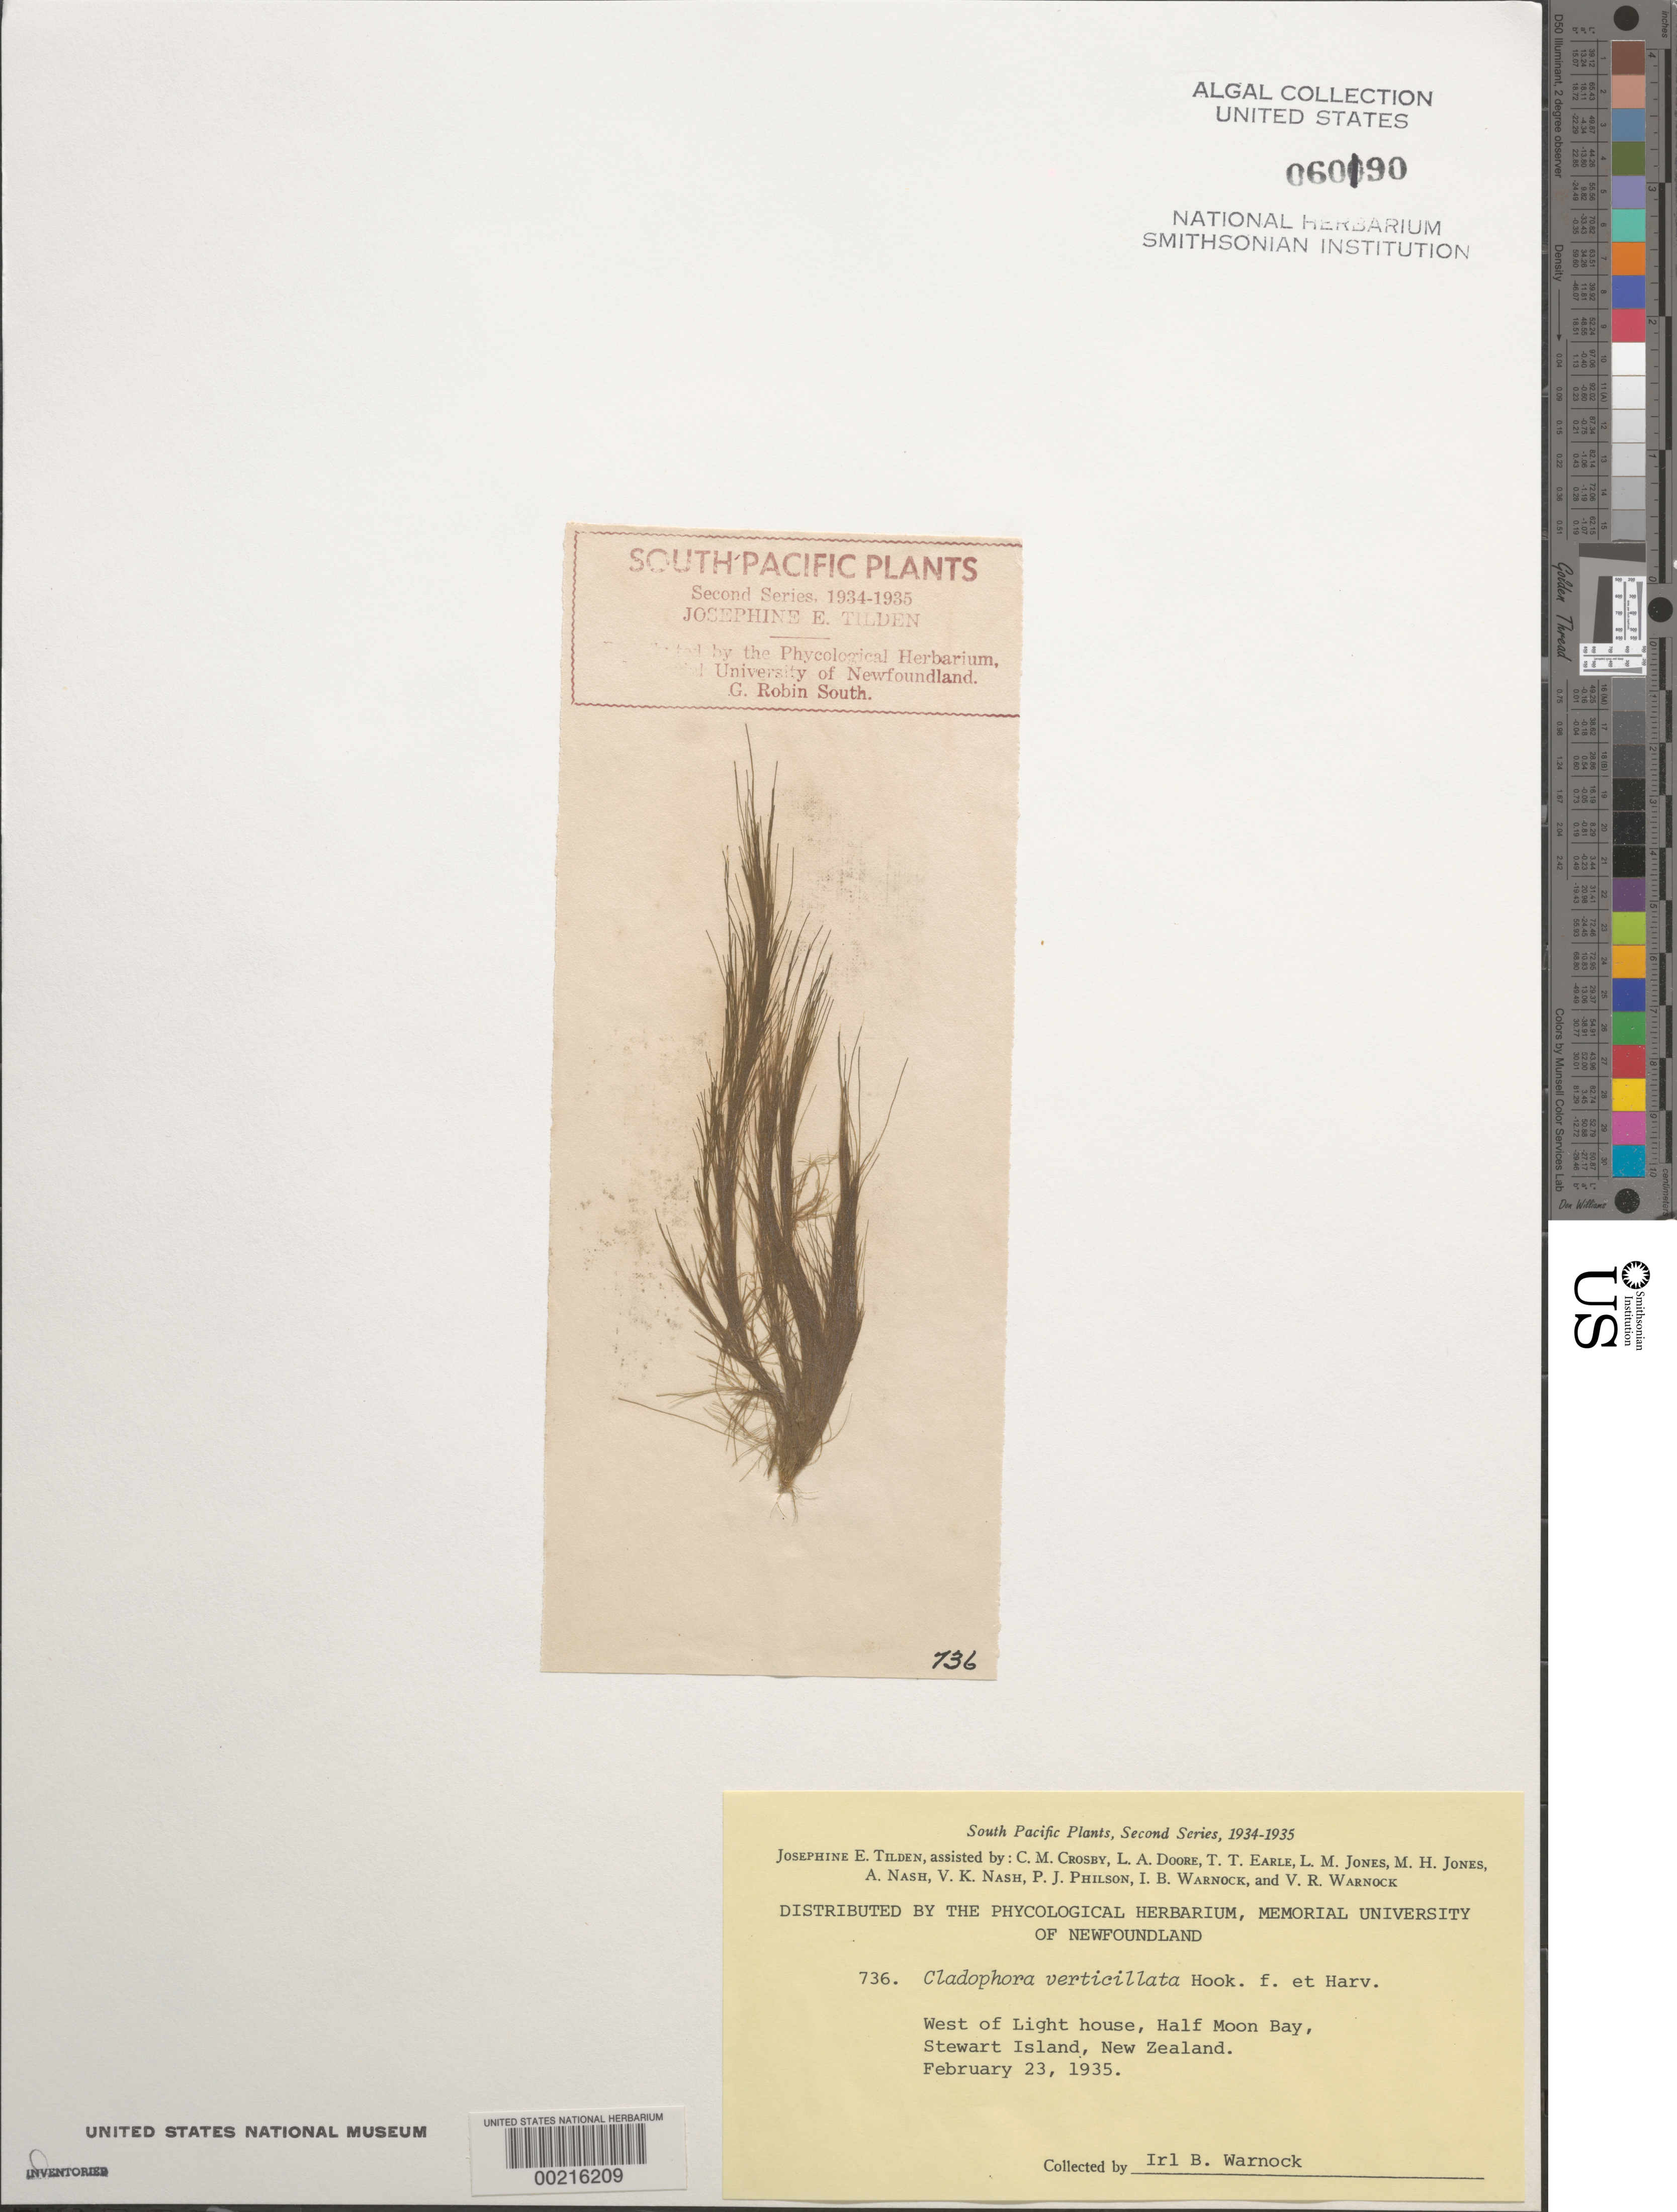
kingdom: Plantae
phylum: Chlorophyta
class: Ulvophyceae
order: Cladophorales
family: Cladophoraceae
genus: Cladophora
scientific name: Cladophora verticillata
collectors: I. Warnock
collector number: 736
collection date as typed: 23 Feb 1935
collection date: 1935-02-23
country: New Zealand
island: Stewart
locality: Half moon bay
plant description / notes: Tilden, South Pacific Plants, Second Series, 1934-1935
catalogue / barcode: US 60190